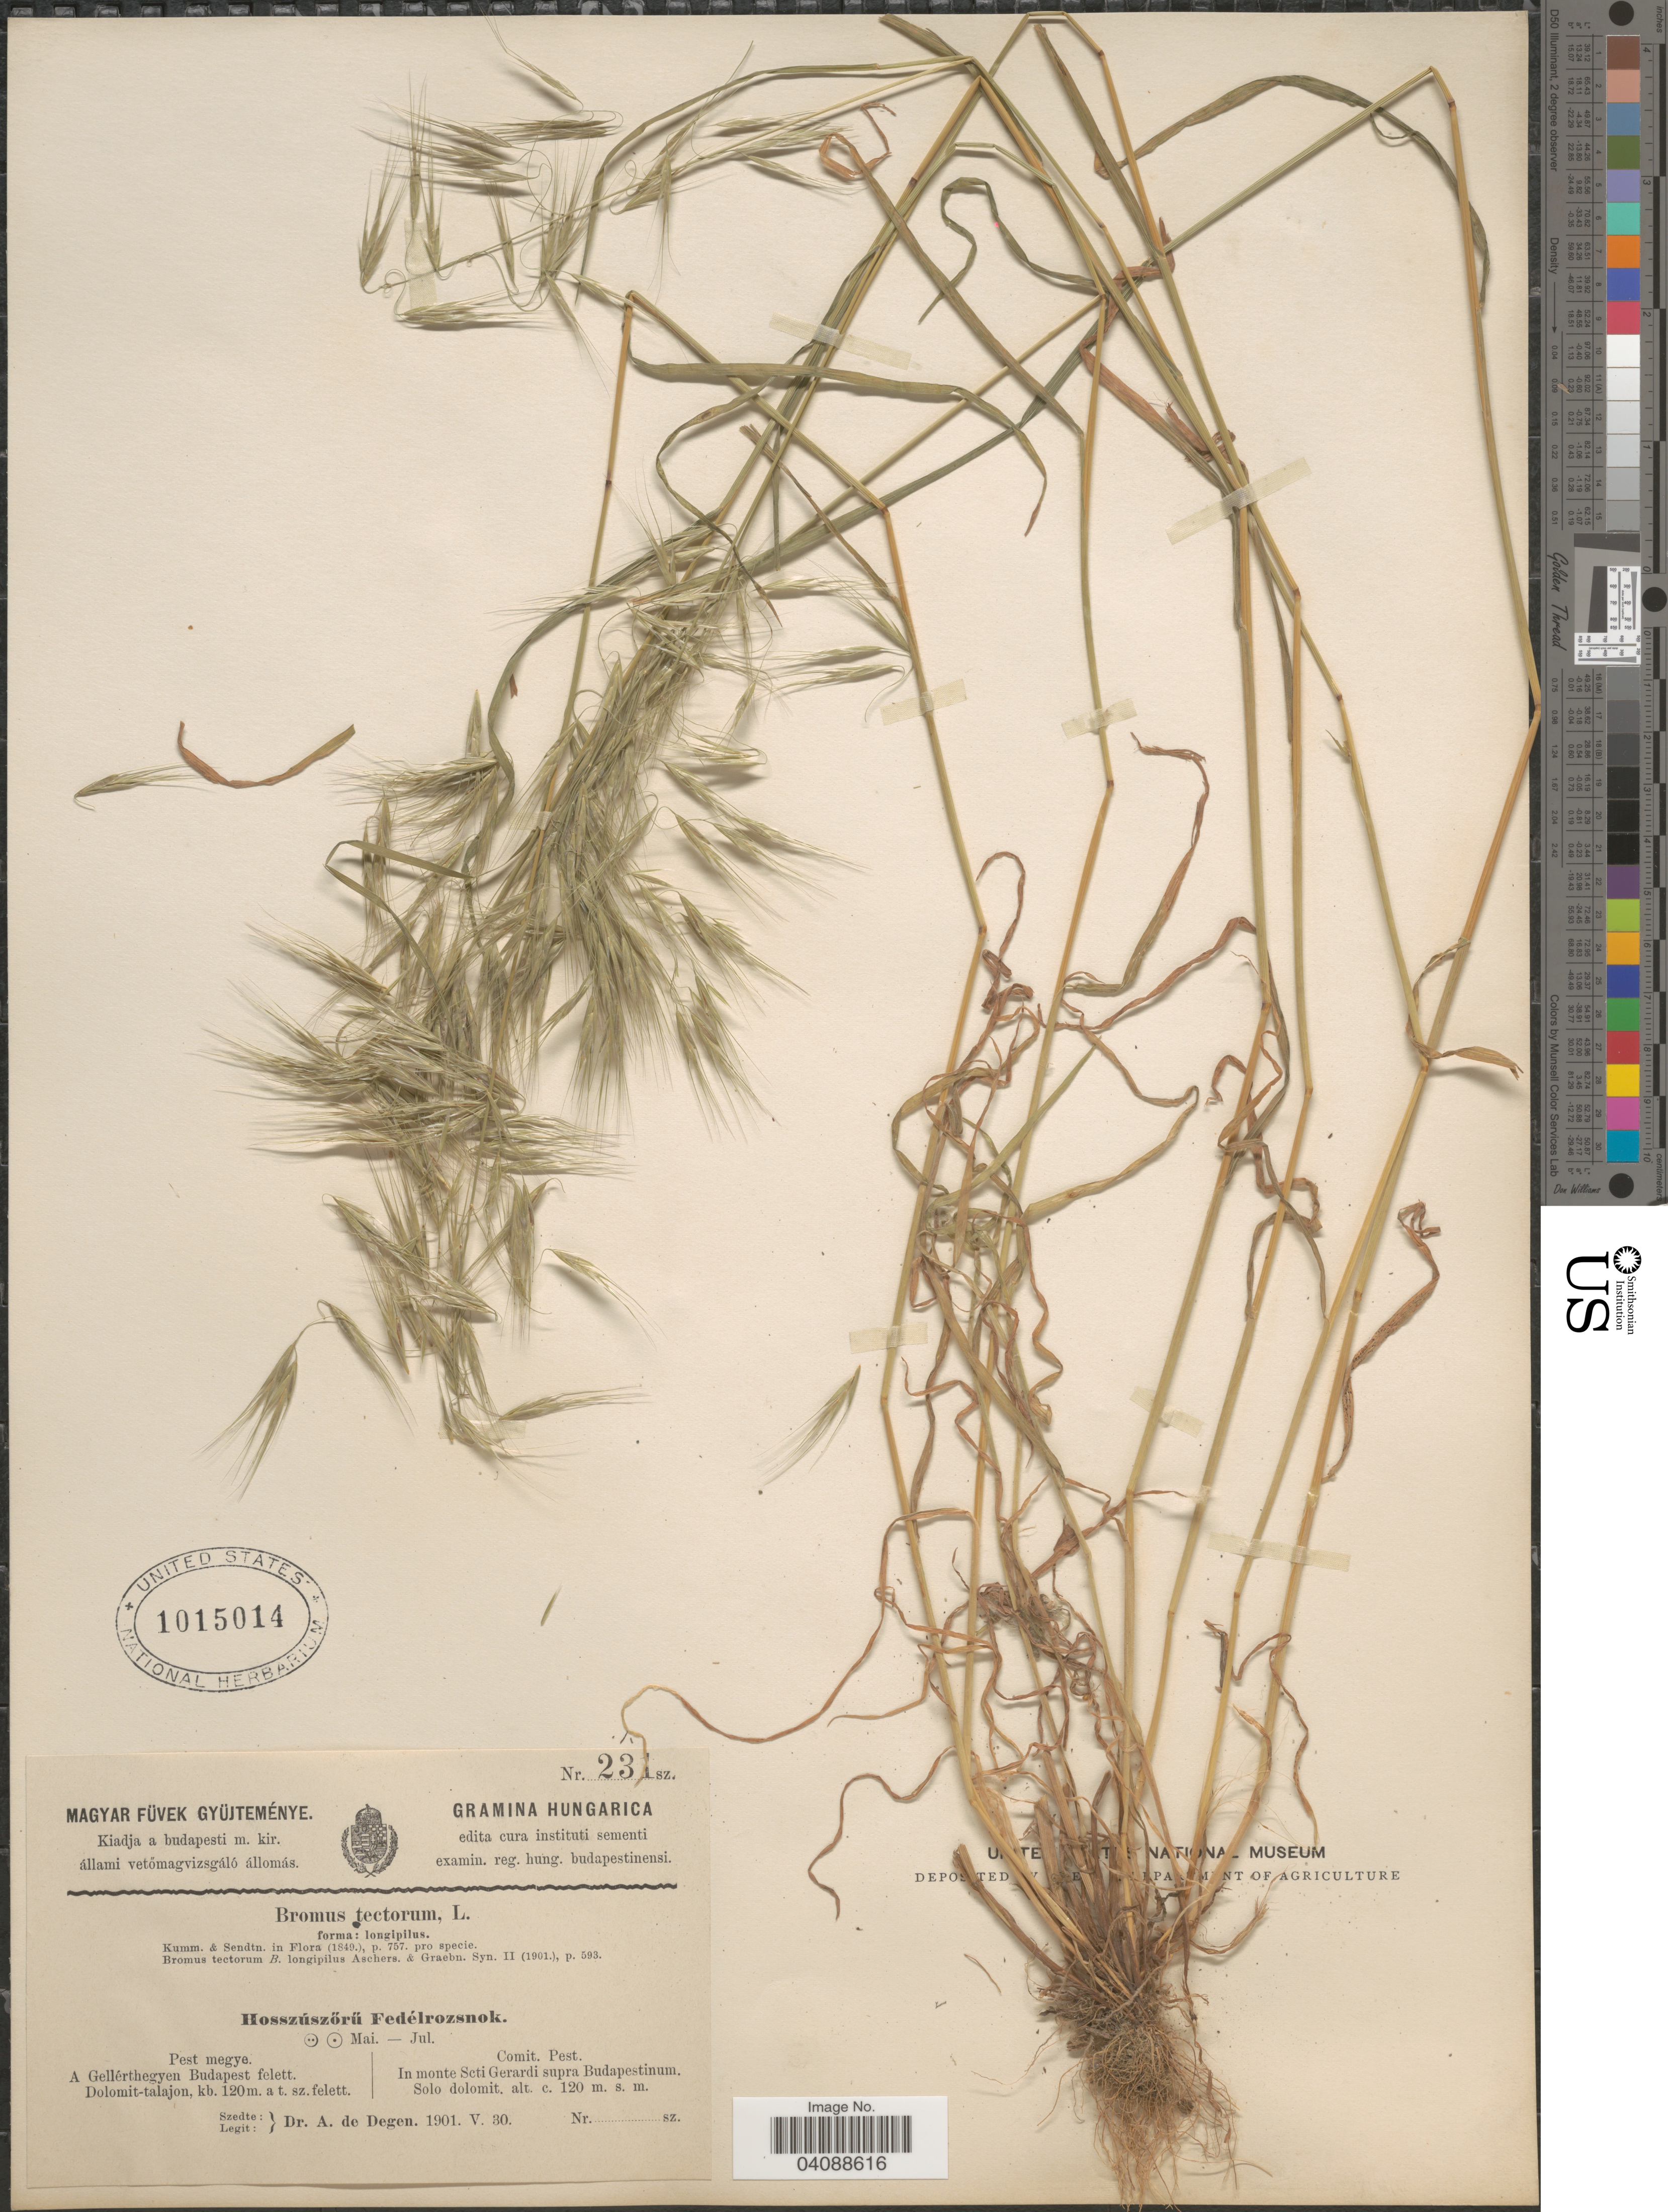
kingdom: Plantae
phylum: Tracheophyta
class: Liliopsida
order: Poales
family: Poaceae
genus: Bromus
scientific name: Bromus tectorum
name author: L.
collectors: A. Degen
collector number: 231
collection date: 1901-05-30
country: Hungary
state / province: Pest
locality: Hungarica. Comit. Pest. In monte Scti Gerardi supra Budapestinum. Solo dolomit.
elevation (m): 120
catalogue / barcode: US 1015014